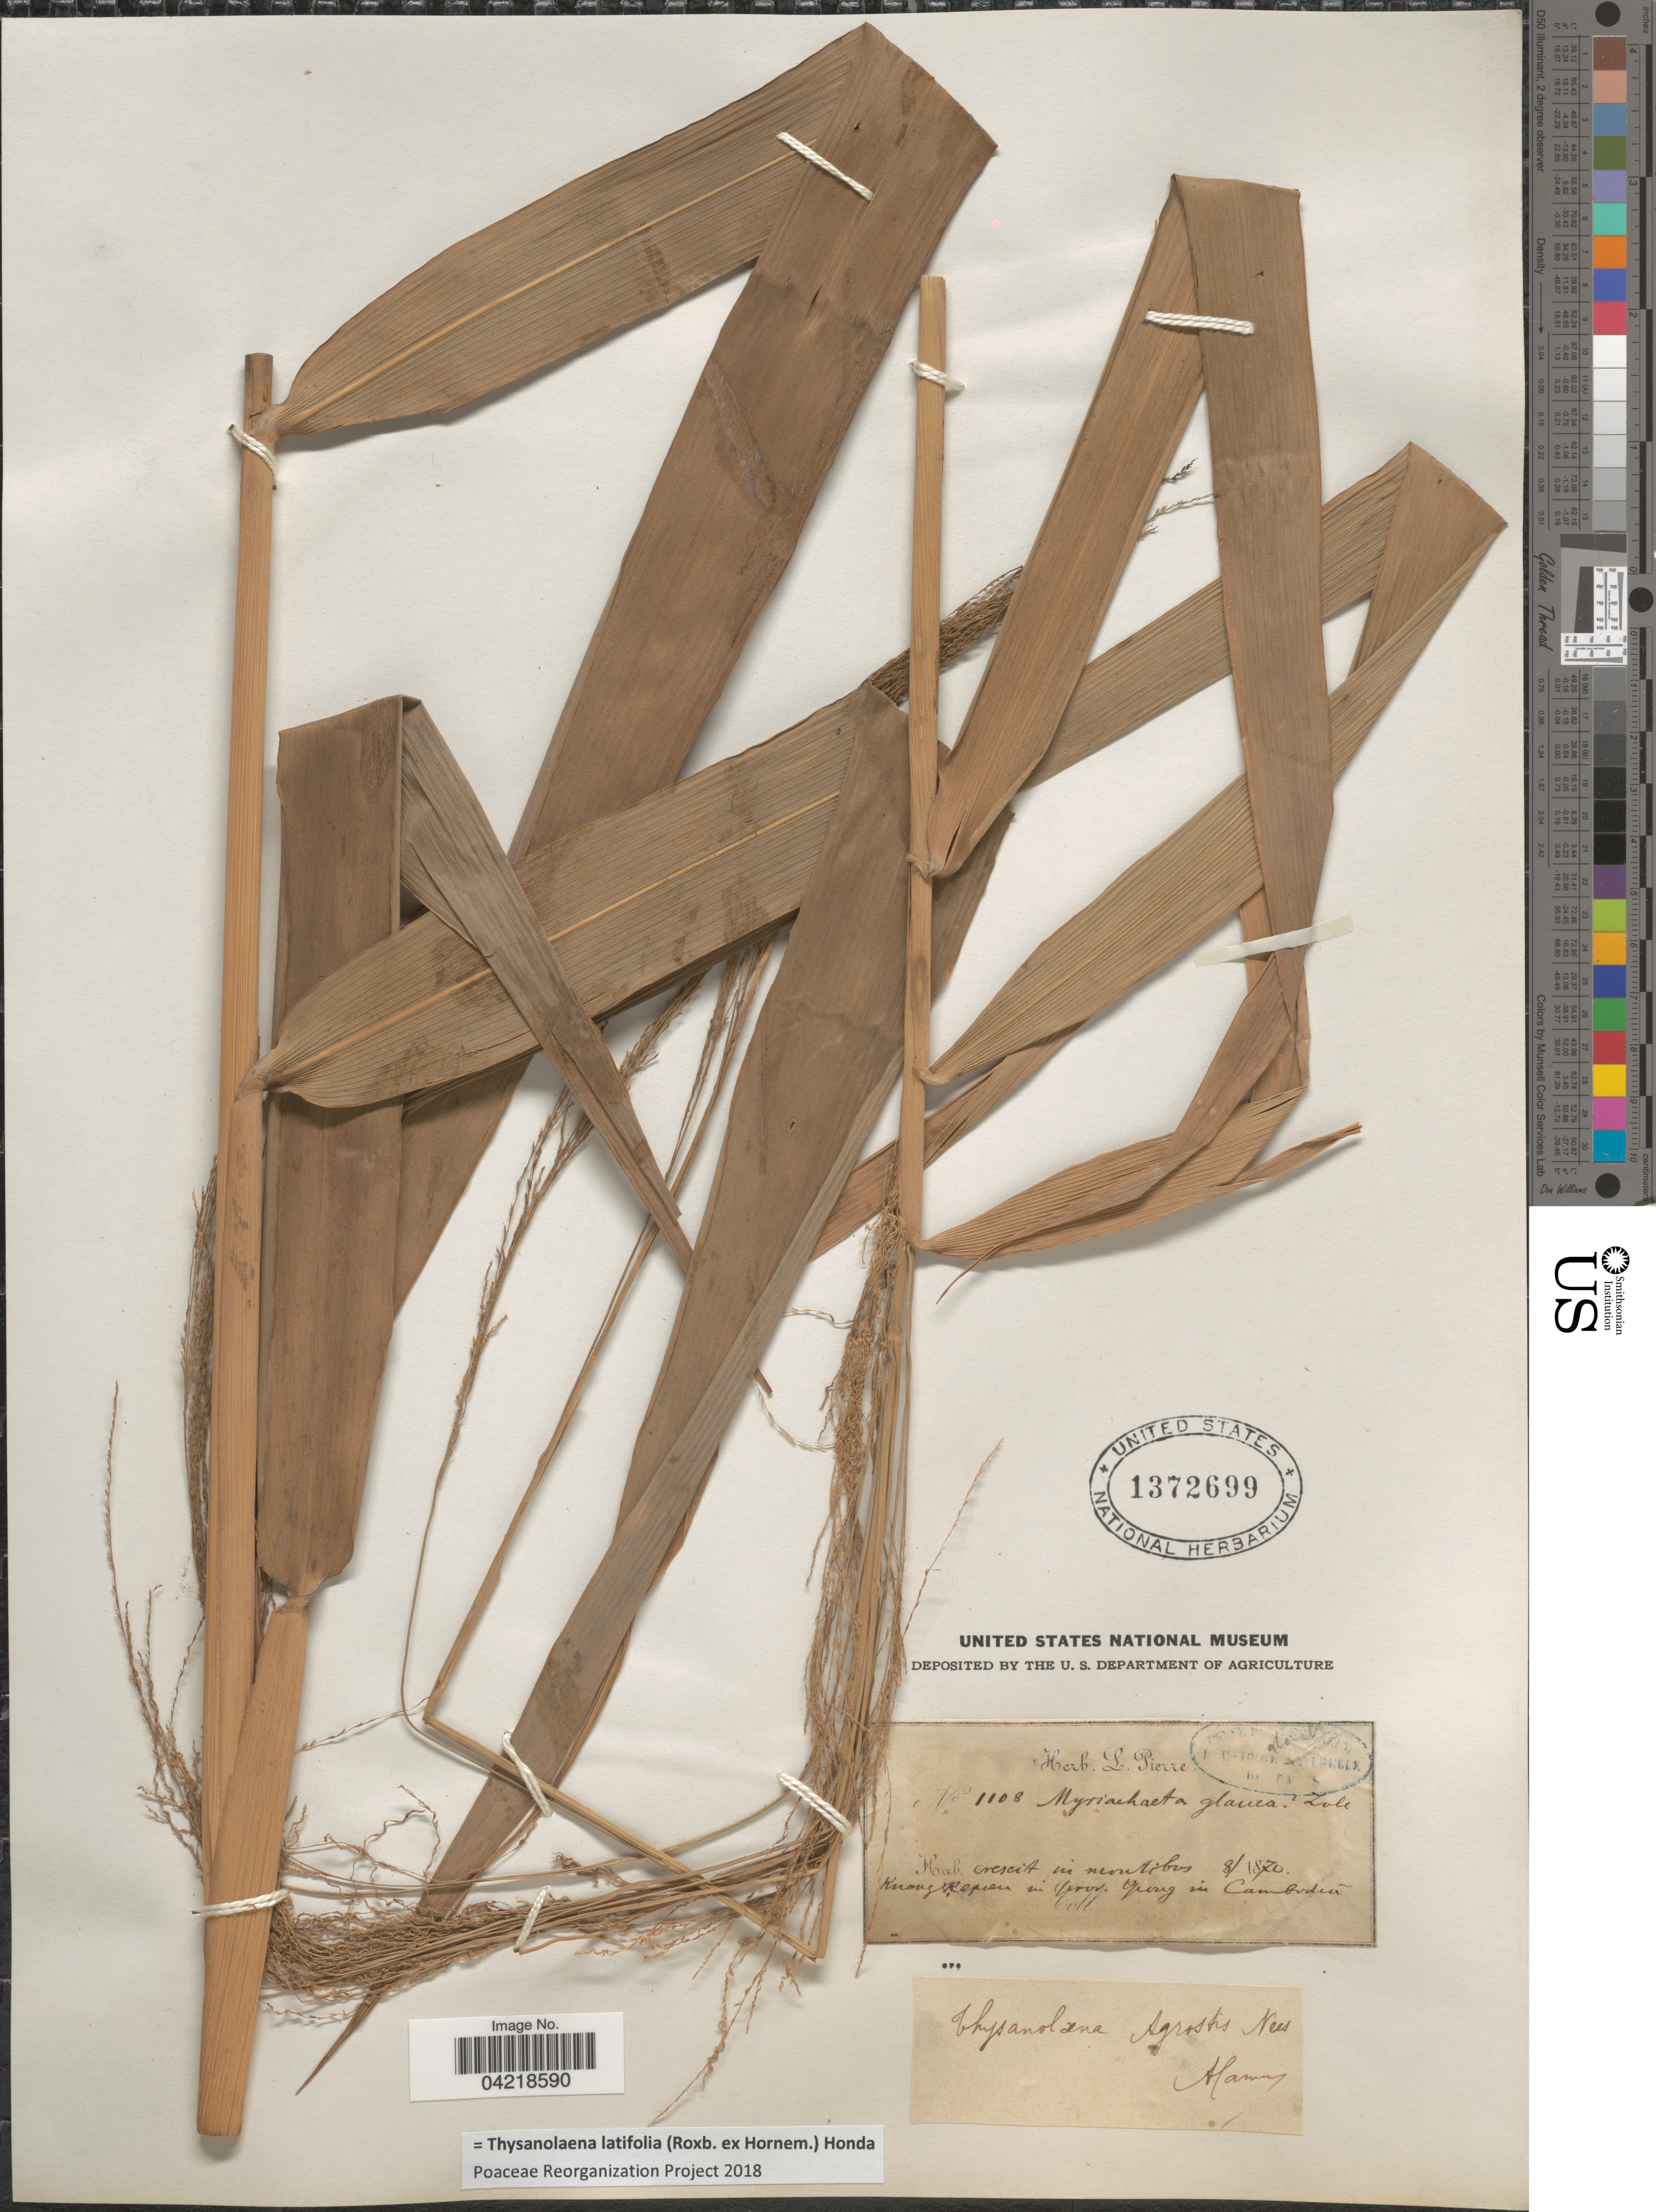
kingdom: Plantae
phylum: Tracheophyta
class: Liliopsida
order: Poales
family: Poaceae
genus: Thysanolaena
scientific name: Thysanolaena latifolia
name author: (Roxb. ex Hornem.) Honda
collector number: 1108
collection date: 1870-08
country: Cambodia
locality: Kuong Repran in prov. [illegible text] in Cambodia.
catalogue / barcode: US 1372699